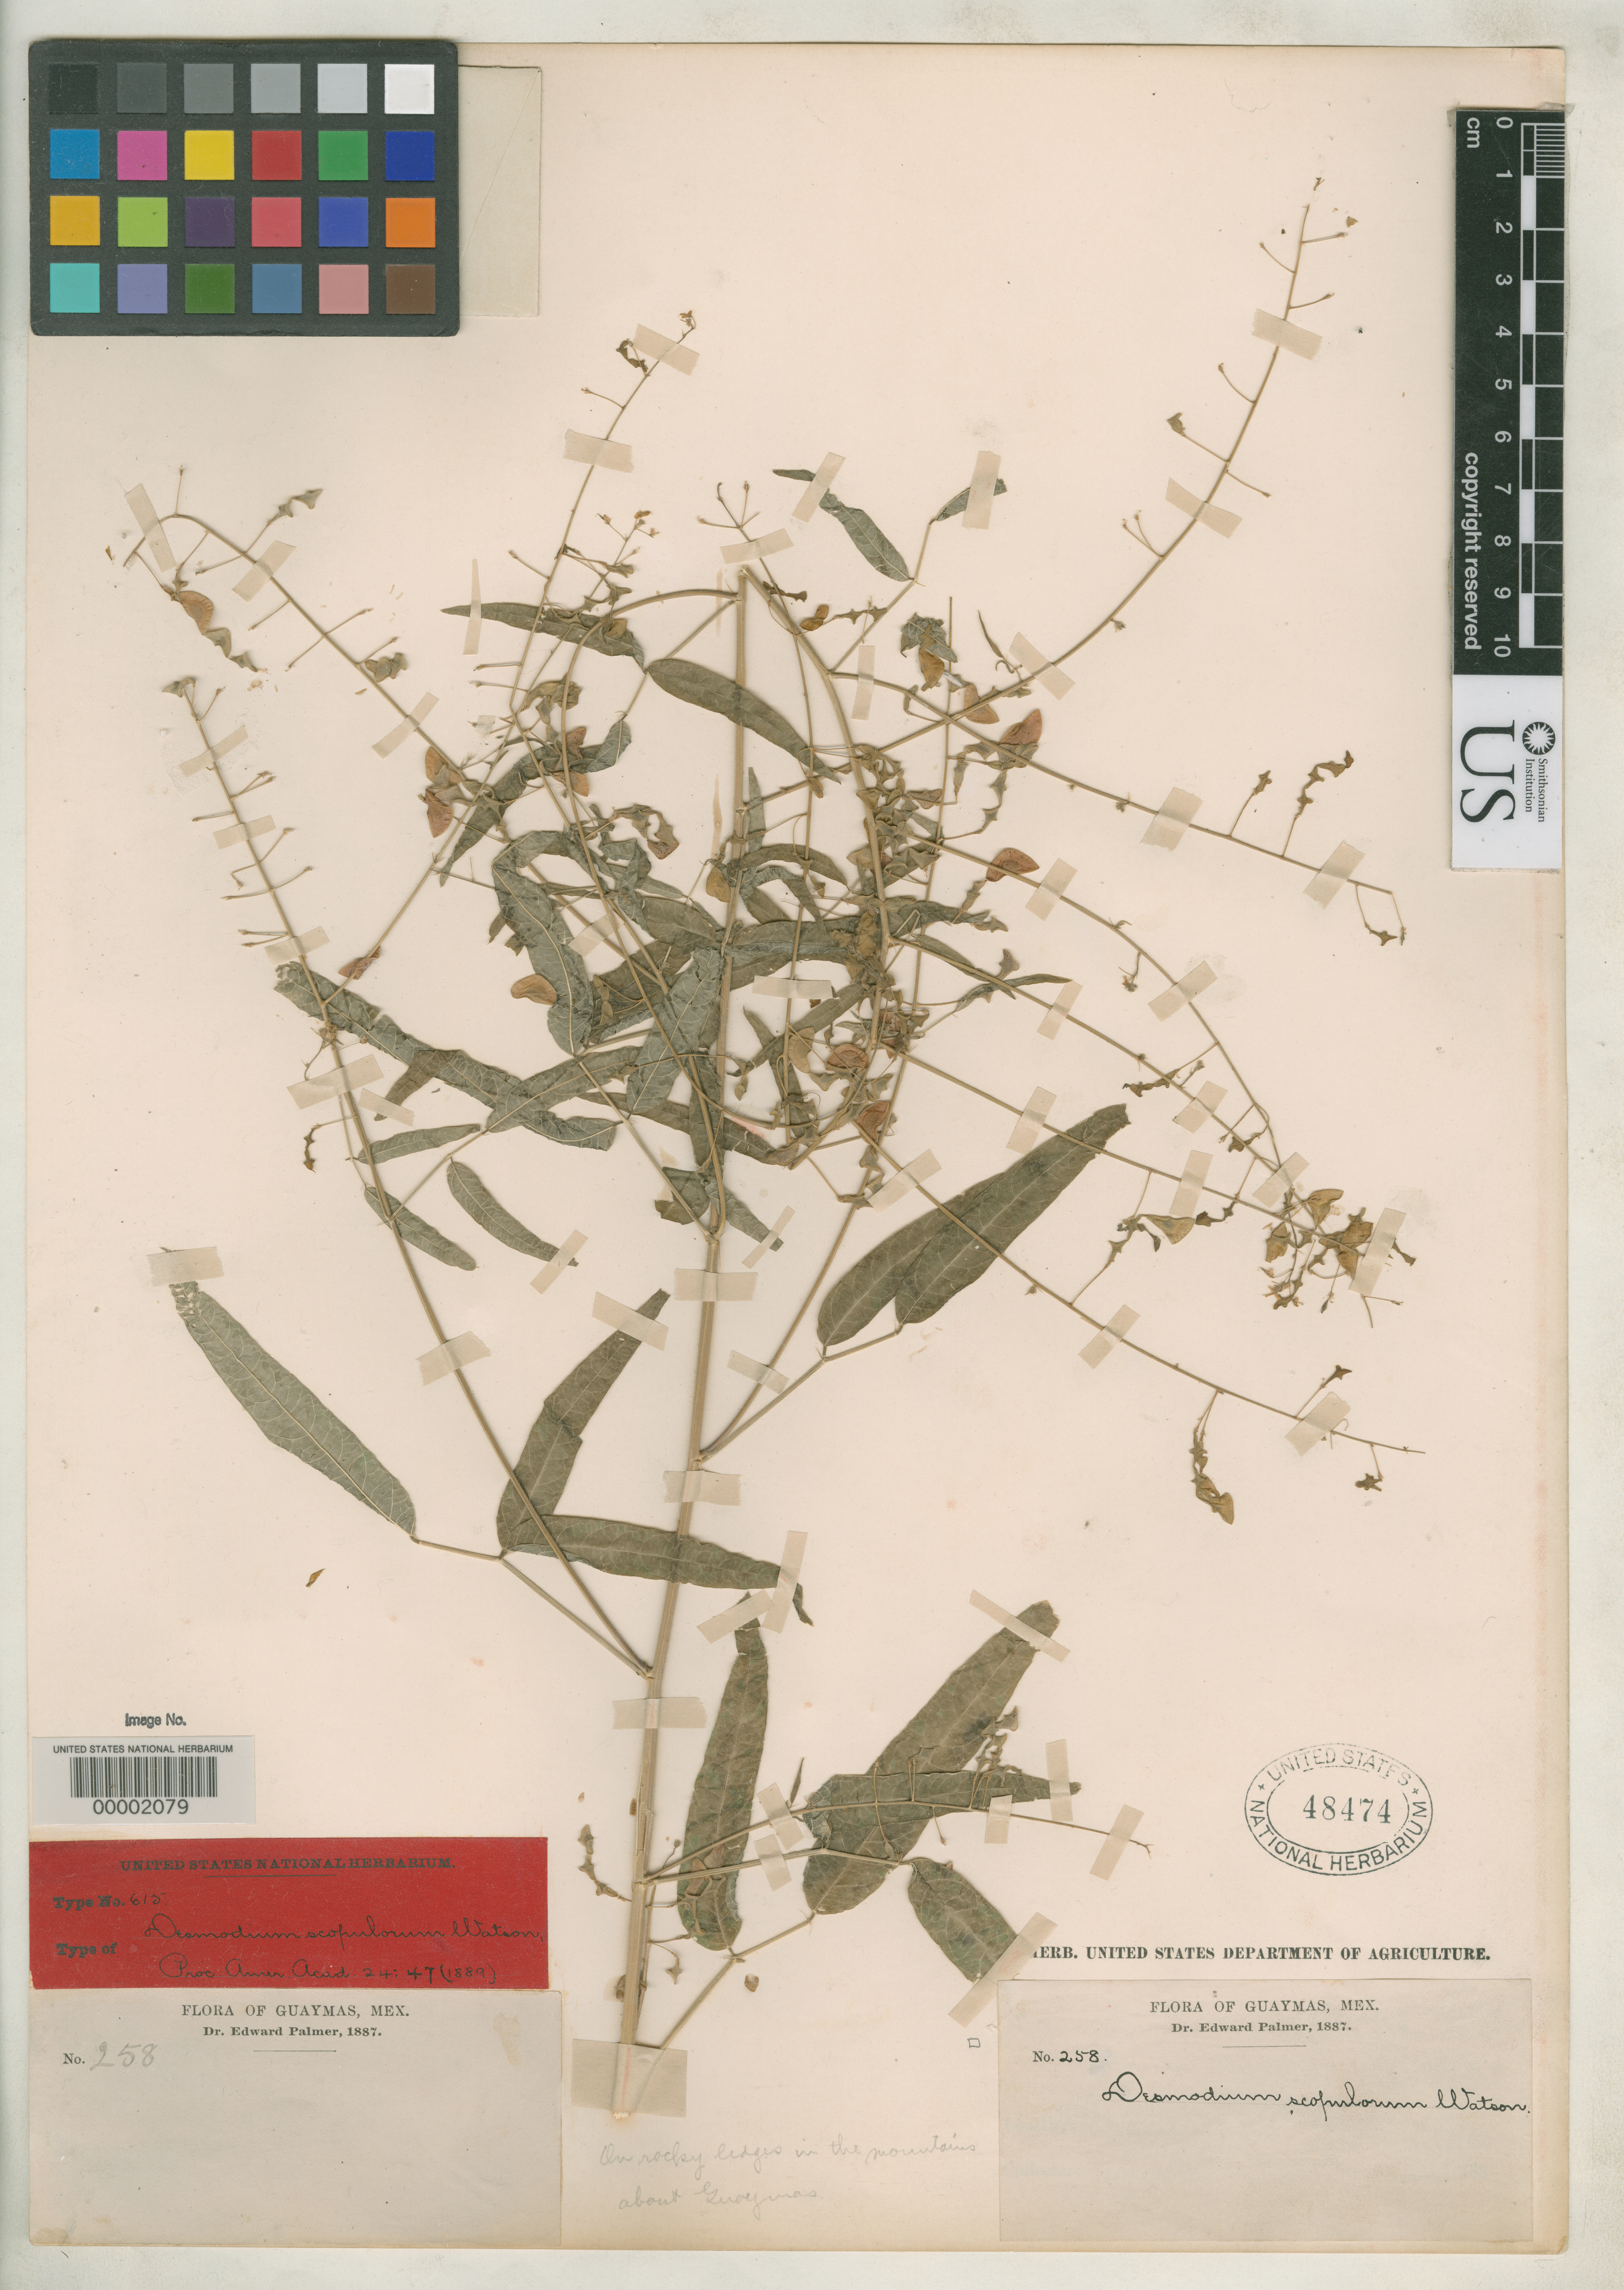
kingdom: Plantae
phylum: Tracheophyta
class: Magnoliopsida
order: Fabales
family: Fabaceae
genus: Desmodium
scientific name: Desmodium scopulorum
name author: S. Watson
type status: Type Collection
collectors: E. Palmer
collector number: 258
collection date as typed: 1887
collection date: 1887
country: Mexico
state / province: Sonora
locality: Guaymas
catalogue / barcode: US 48474